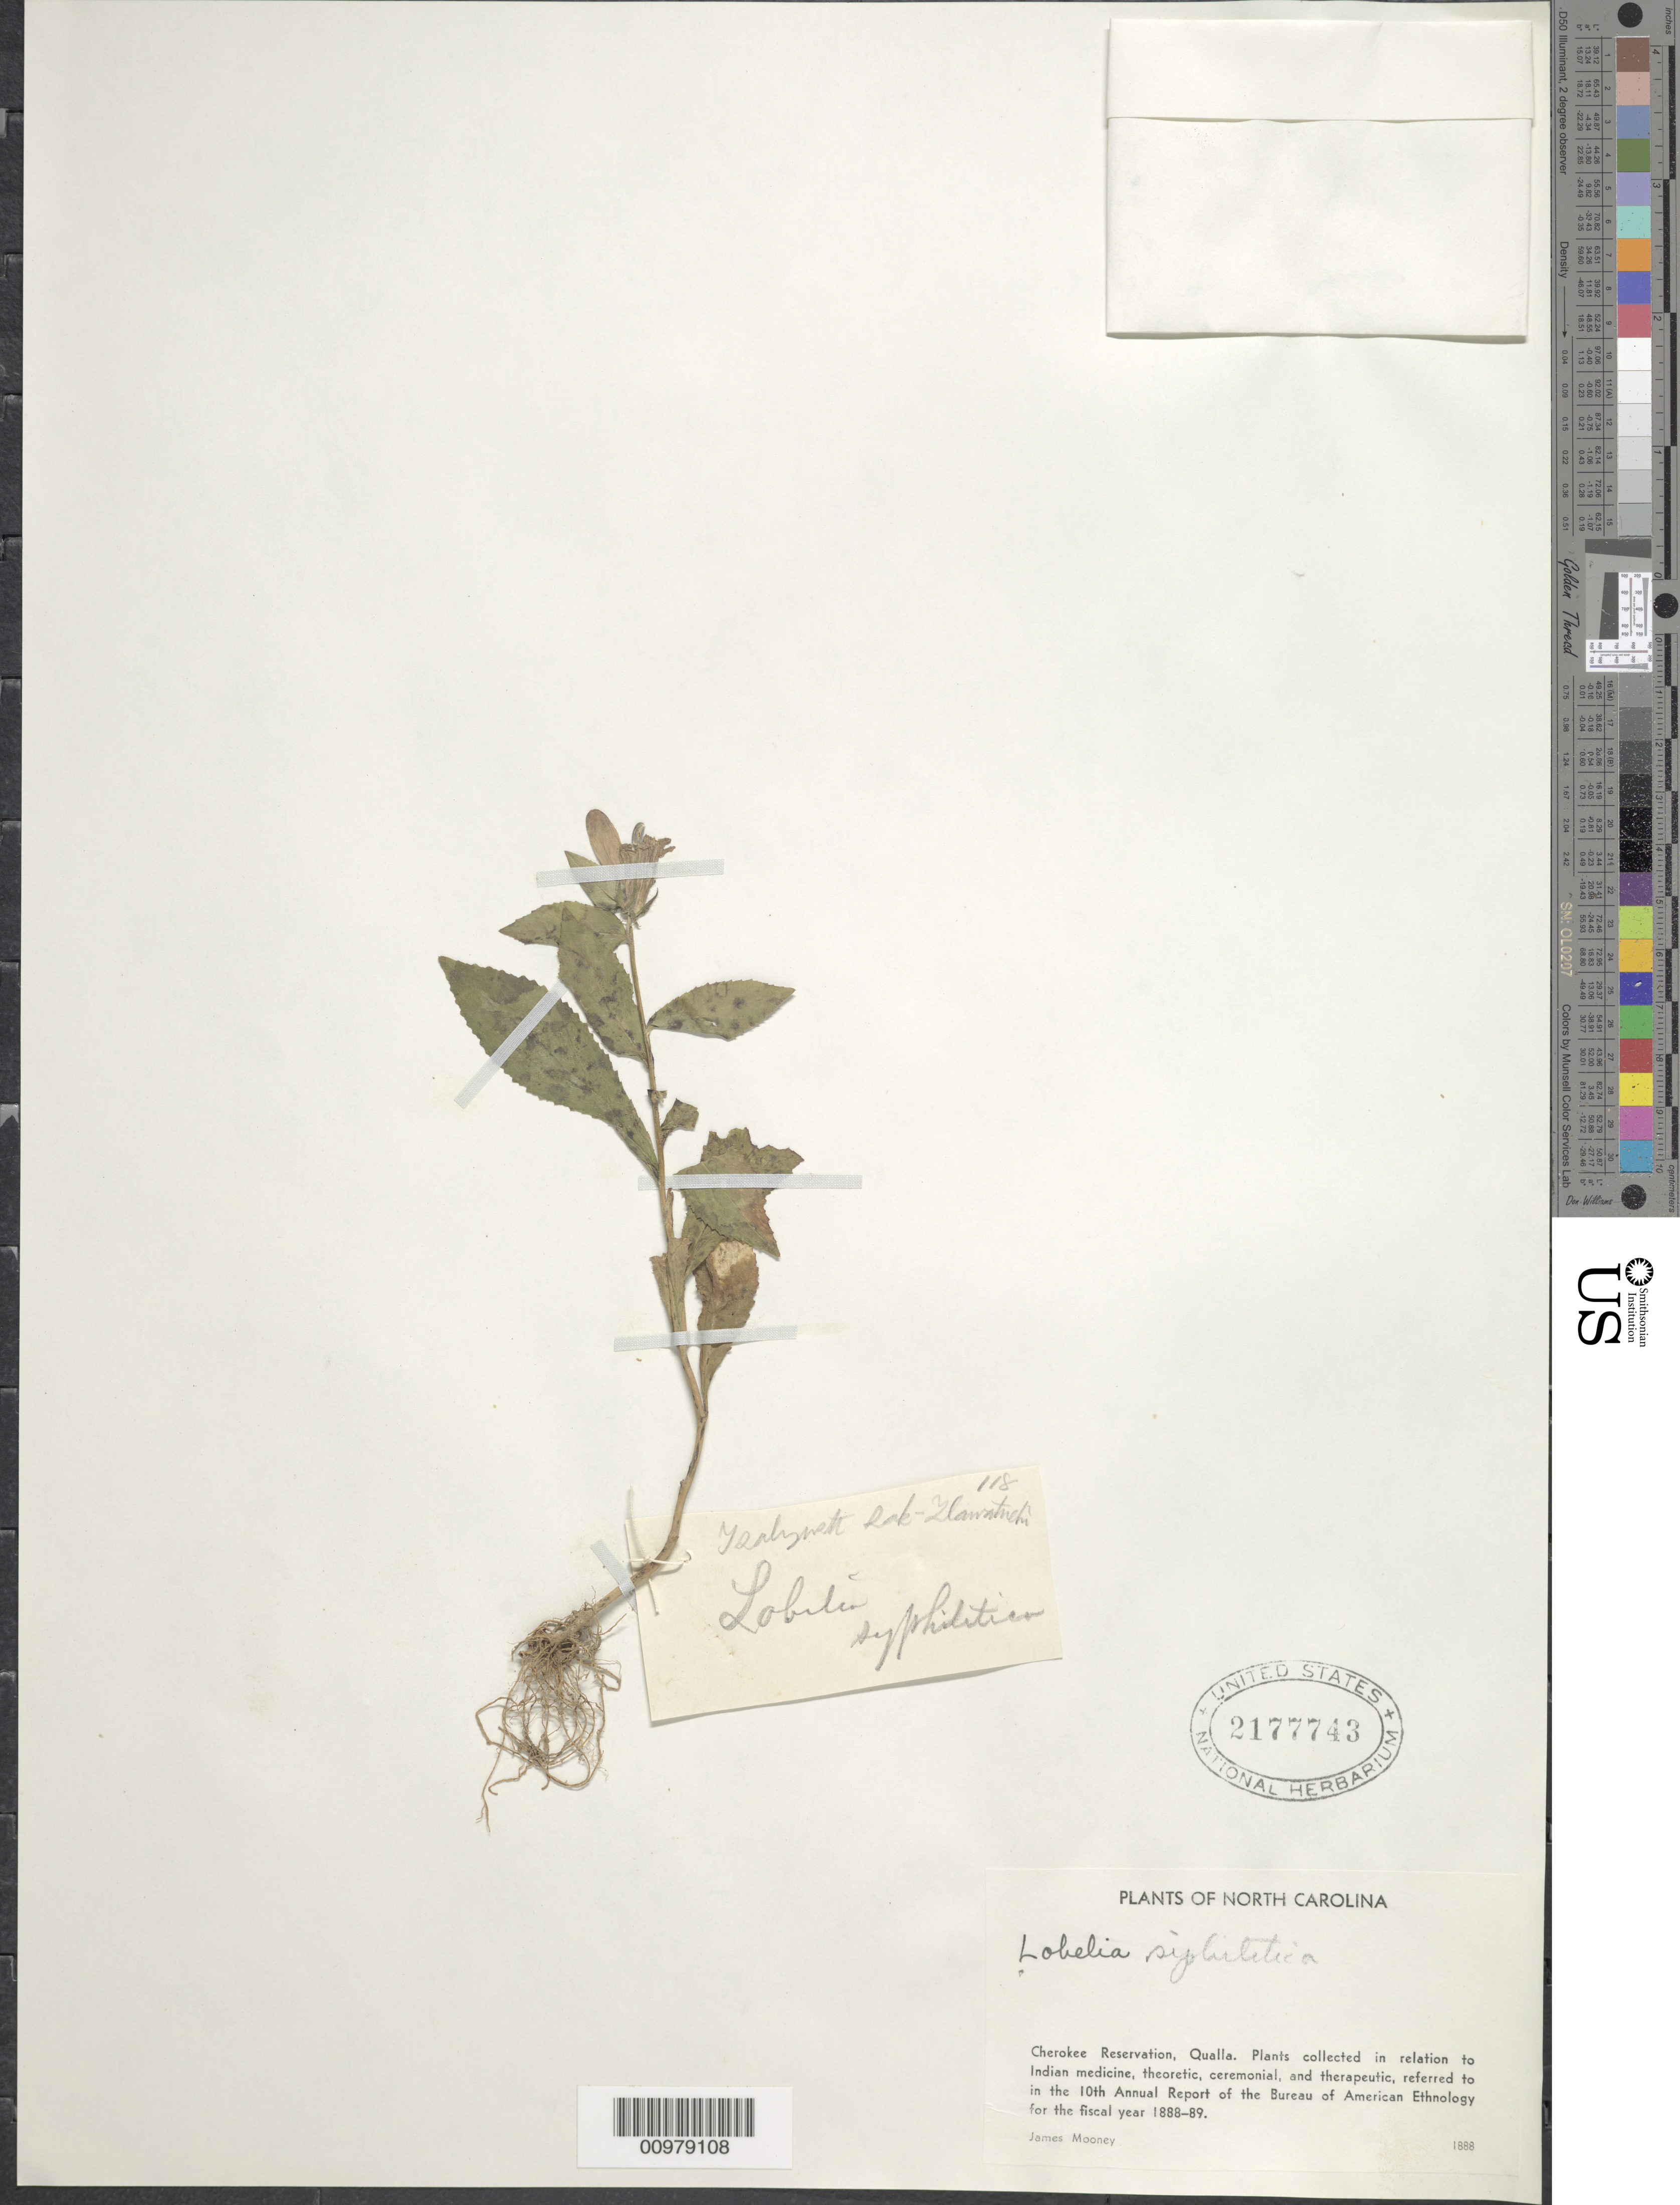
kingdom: Plantae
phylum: Tracheophyta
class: Magnoliopsida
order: Asterales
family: Campanulaceae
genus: Lobelia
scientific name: Lobelia siphilitica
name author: L.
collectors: J. Mooney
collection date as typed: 1888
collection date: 1888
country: United States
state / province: North Carolina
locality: Cherokee Reservation, Qualla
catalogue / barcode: US 2177743